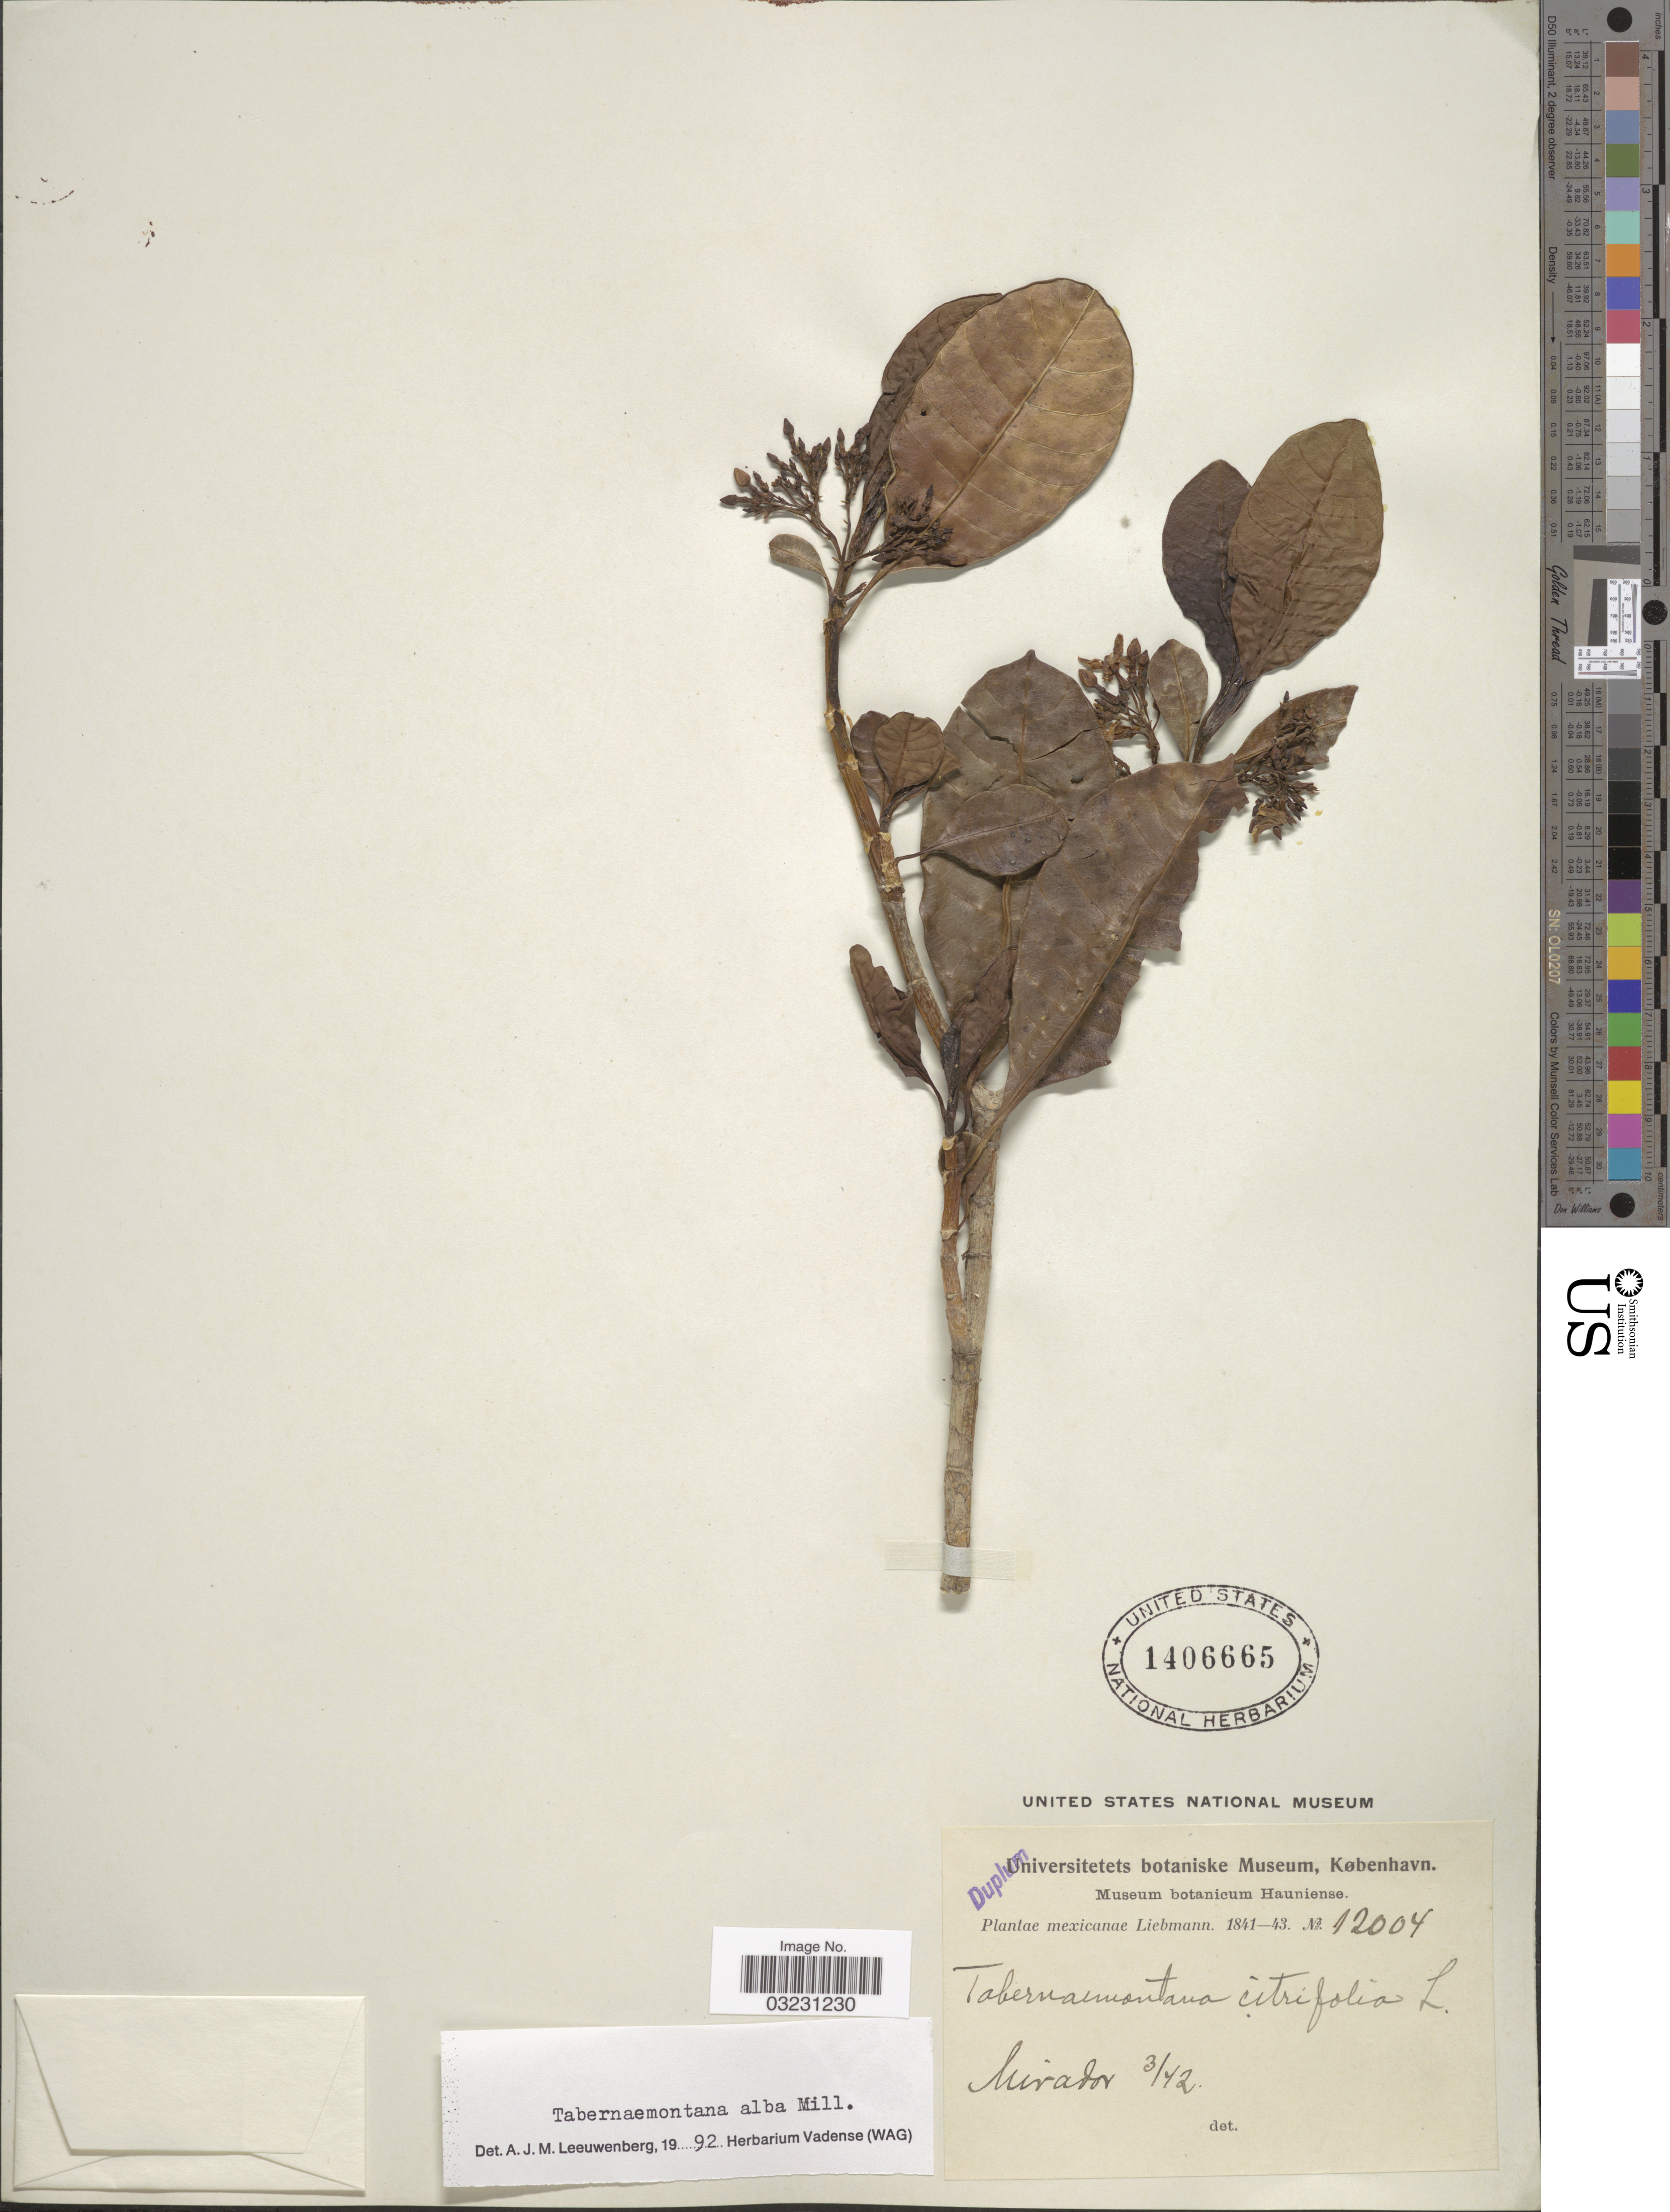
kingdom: Plantae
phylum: Tracheophyta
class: Magnoliopsida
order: Gentianales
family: Apocynaceae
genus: Tabernaemontana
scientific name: Tabernaemontana alba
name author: Mill.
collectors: Liebmann, --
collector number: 2004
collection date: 1842-03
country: Mexico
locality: Mirador.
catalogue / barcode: US 1406665